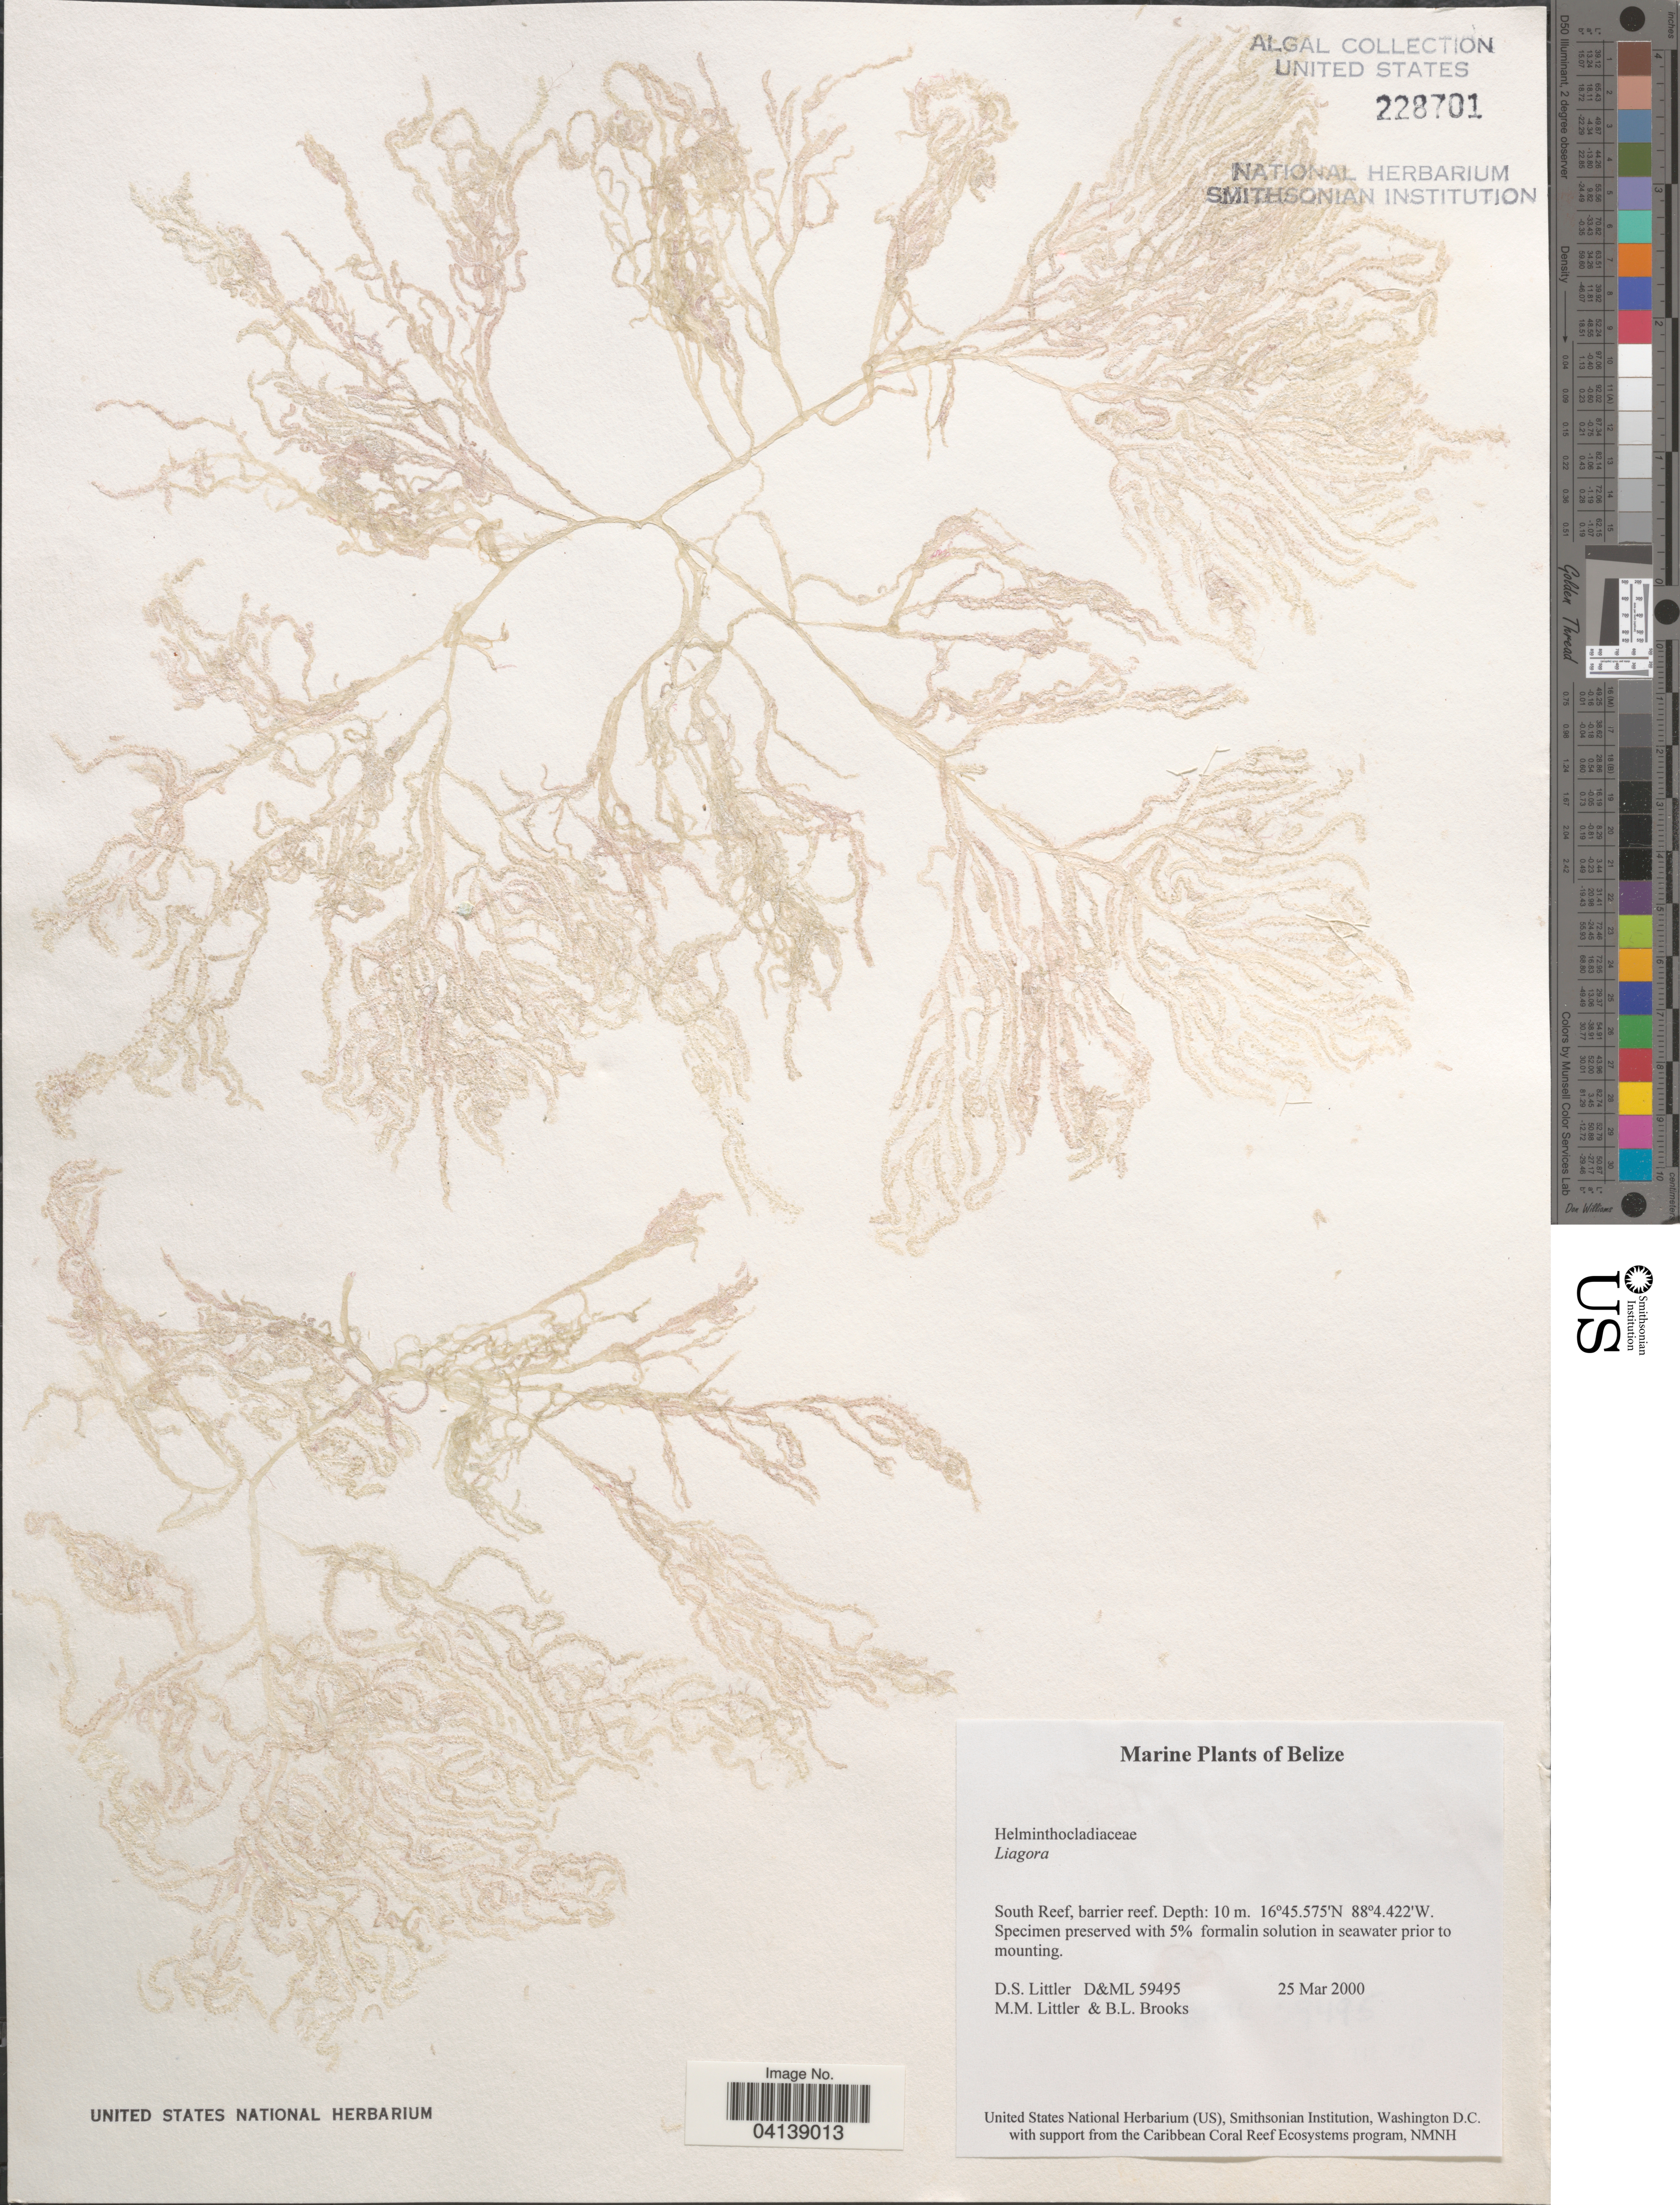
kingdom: Plantae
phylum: Rhodophyta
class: Florideophyceae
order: Nemaliales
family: Liagoraceae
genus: Liagora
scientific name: Liagora sp.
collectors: D. S. Littler & B. Brooks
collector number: D&ML 59495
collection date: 2000-03-25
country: Belize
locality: South Reef, barrier reef.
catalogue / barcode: US 228701